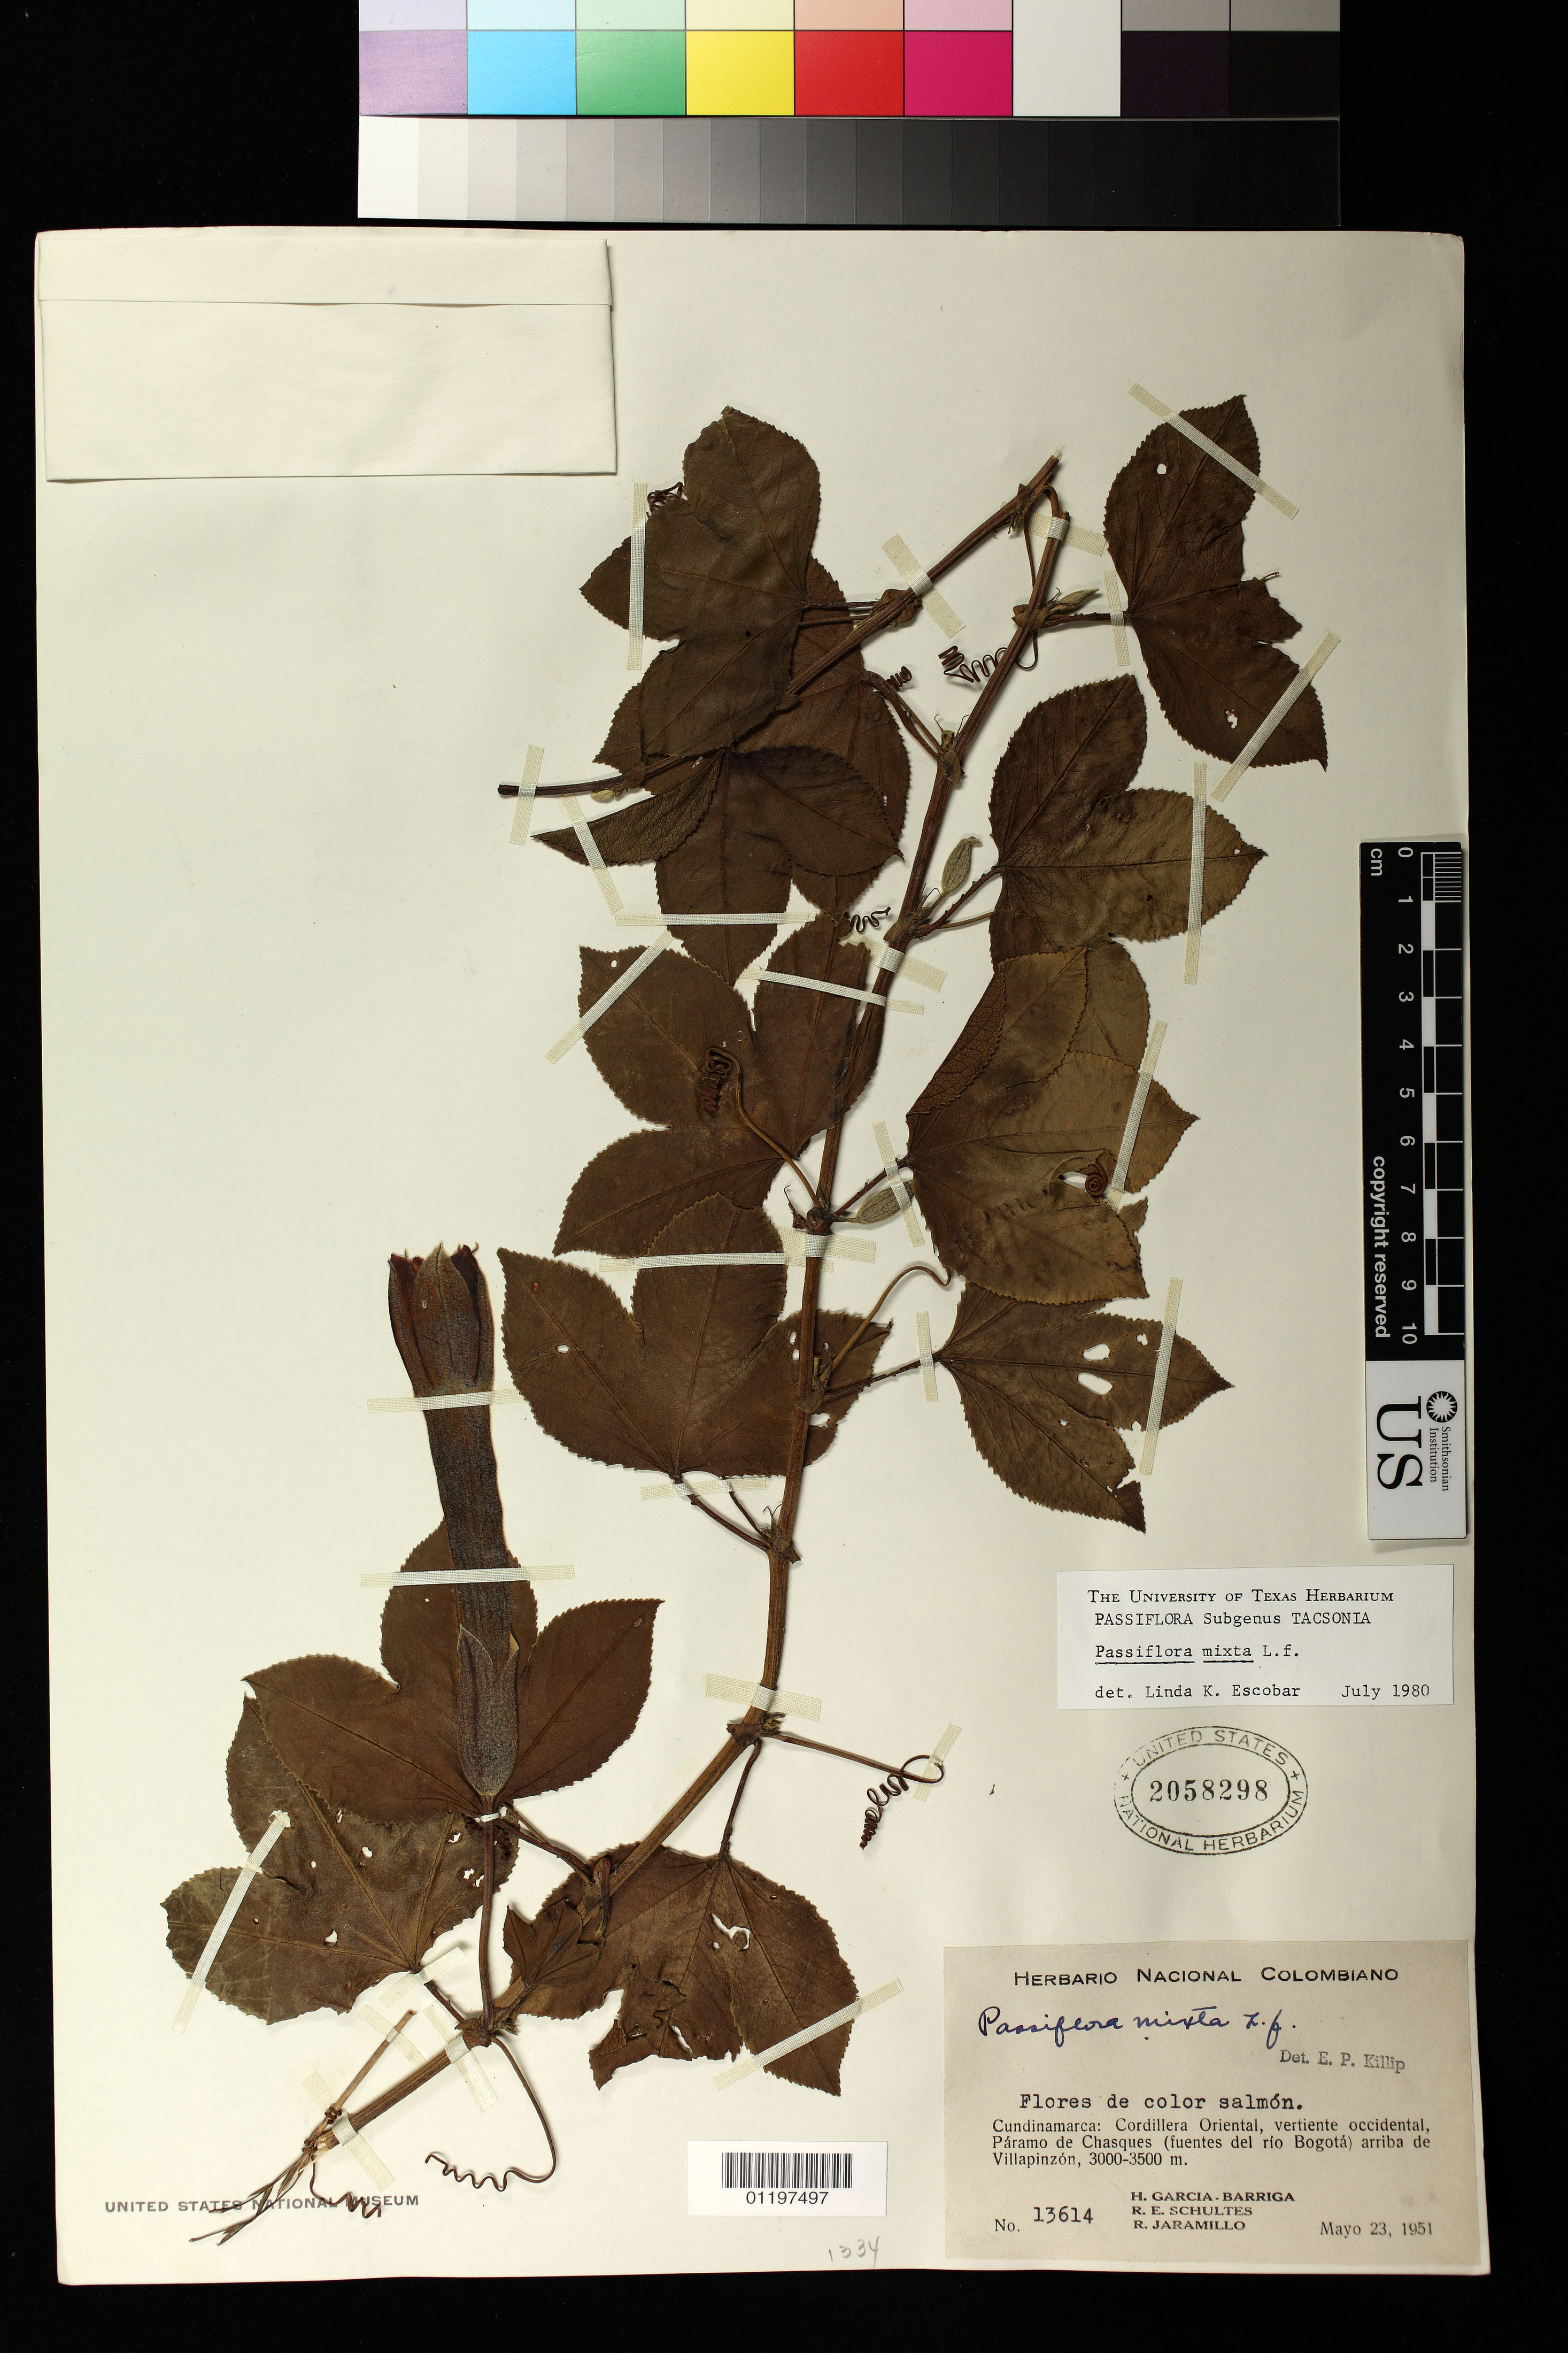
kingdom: Plantae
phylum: Tracheophyta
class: Magnoliopsida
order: Malpighiales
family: Passifloraceae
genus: Passiflora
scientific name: Passiflora mixta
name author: L. f.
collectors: H. García Barriga, R. E. Schultes & R. Jaramillo M.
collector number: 13614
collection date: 1951-05-23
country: Colombia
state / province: Cundinamarca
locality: Cundinamarca: Cordillera Oriental, vertiente occidental, Páramo de Chasques (fuentes del rio Bogotá) arriba de Villapinzón, 3000-3500 m.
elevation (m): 3000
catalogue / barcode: US 2058298